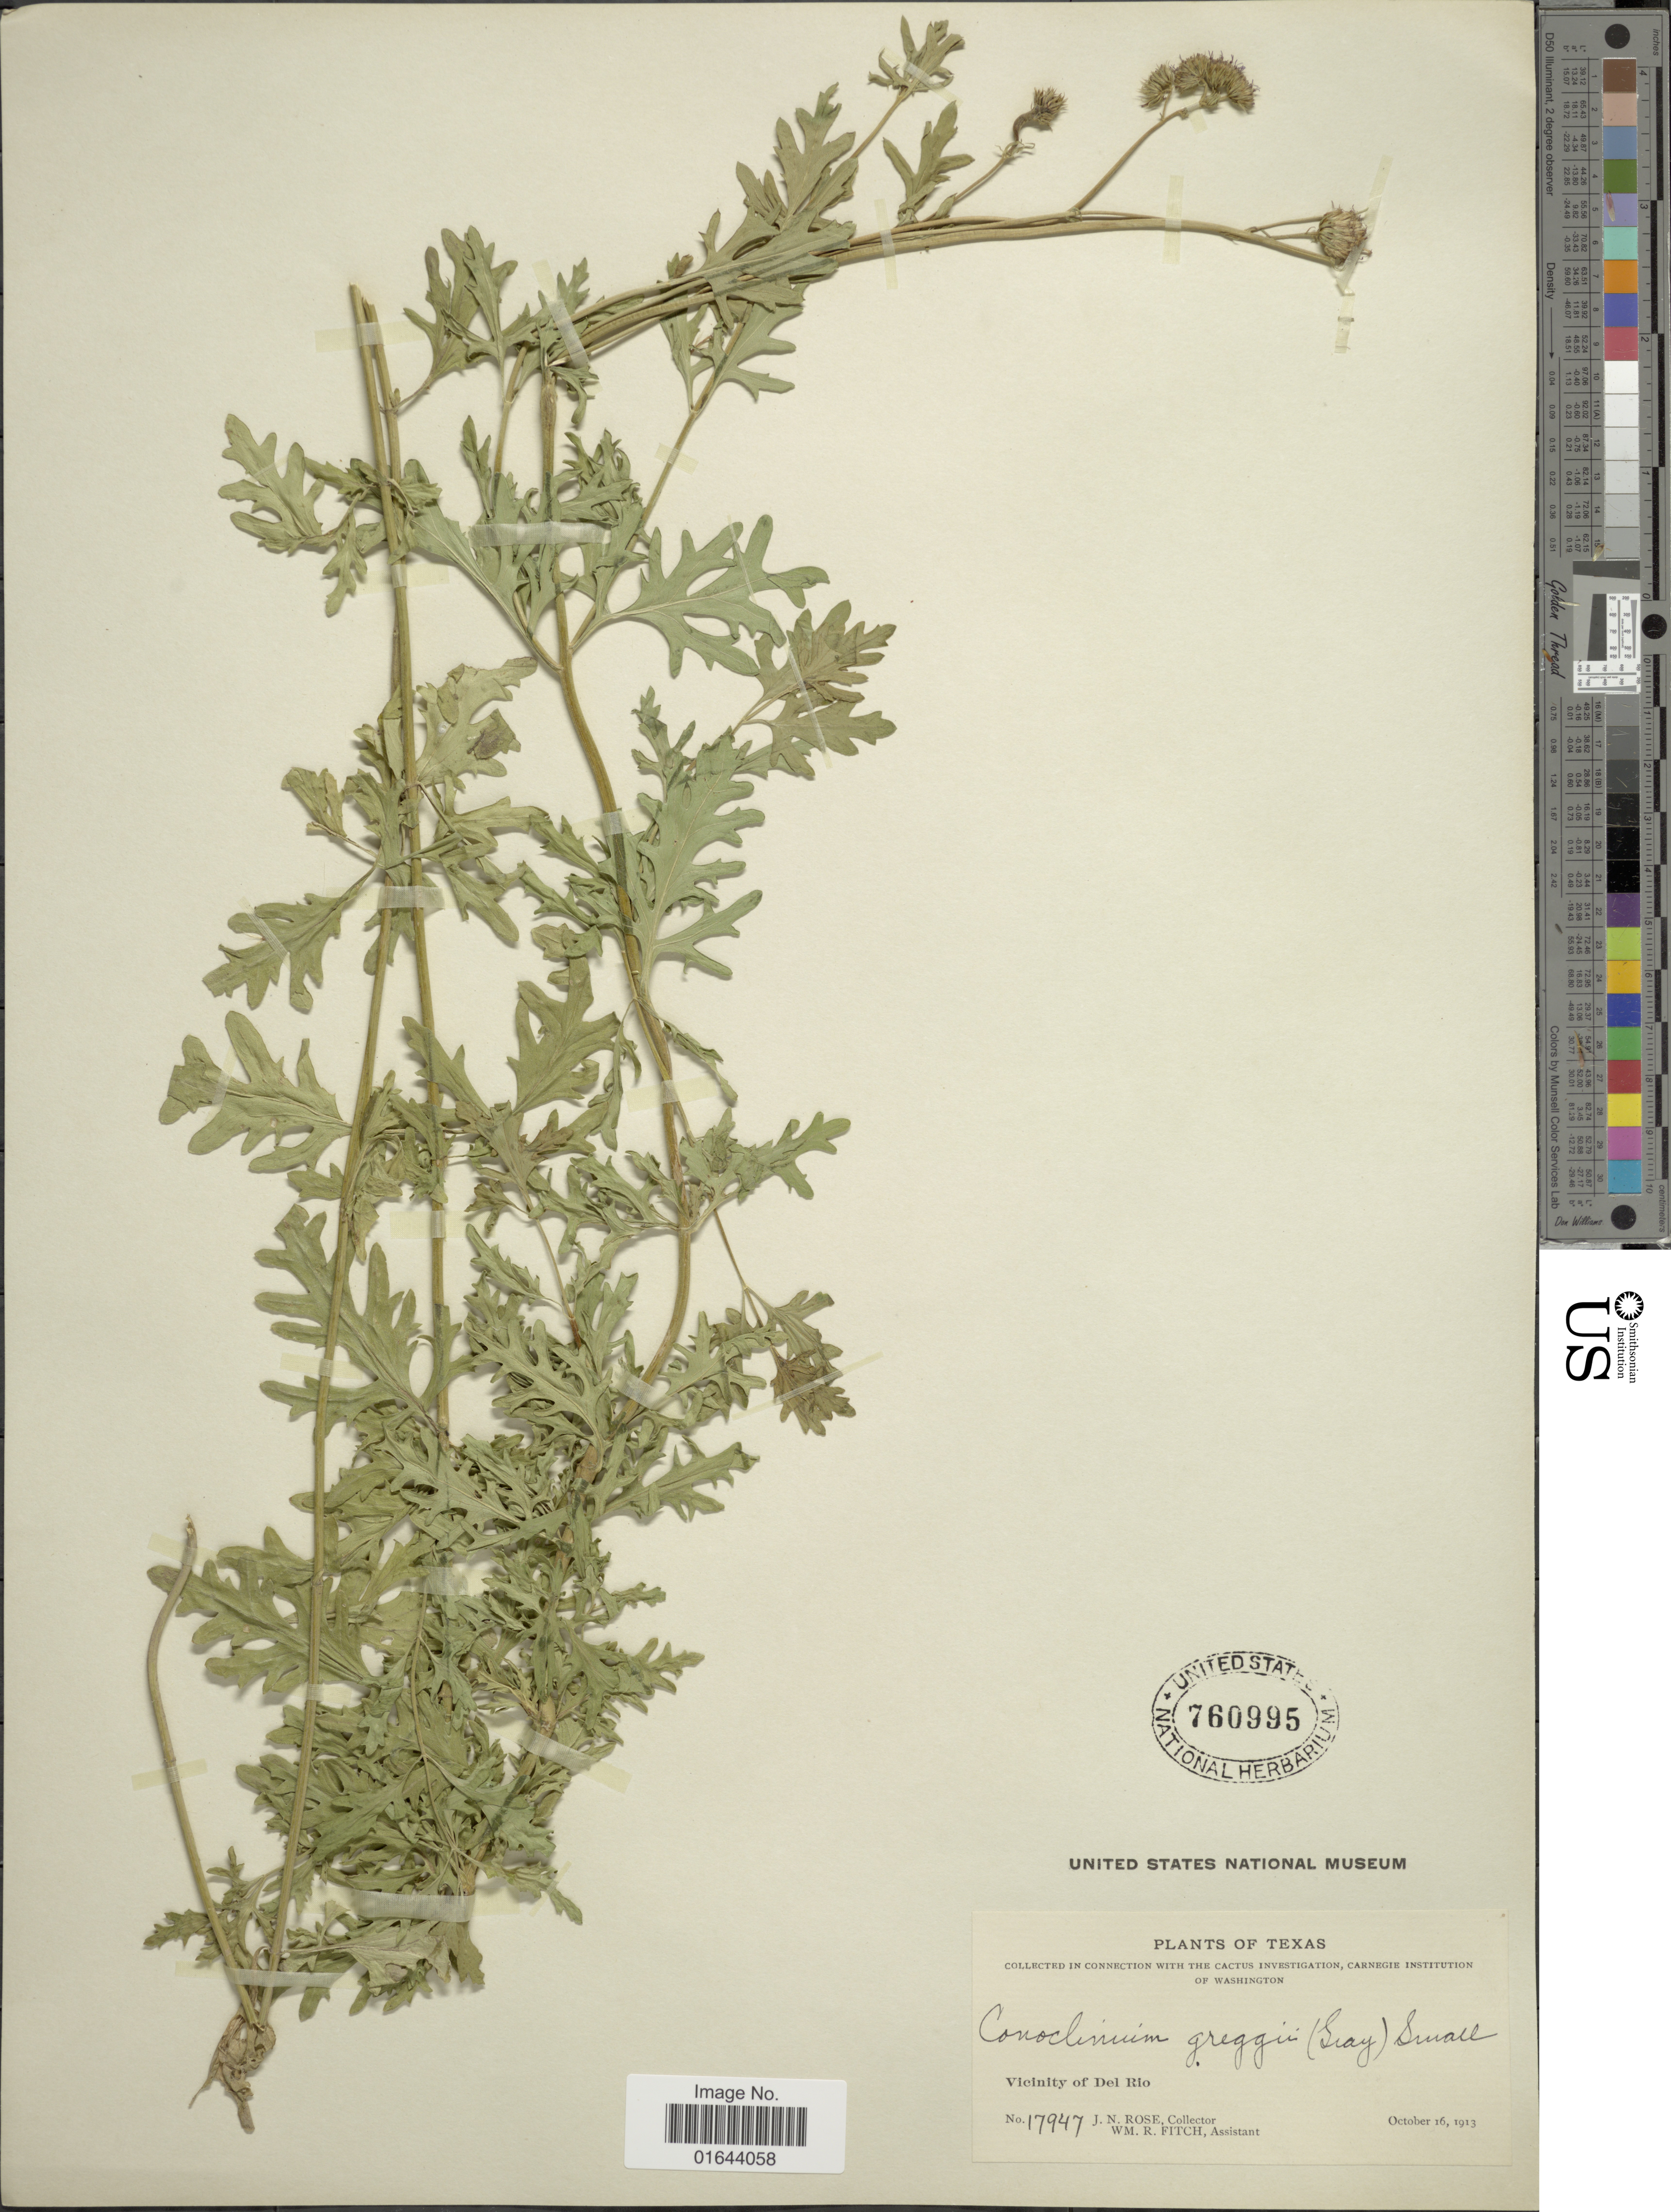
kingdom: Plantae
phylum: Tracheophyta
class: Magnoliopsida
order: Asterales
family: Asteraceae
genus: Conoclinium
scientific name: Conoclinium greggii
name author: (A. Gray) Small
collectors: J. N. Rose & W. R. Fitch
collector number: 17947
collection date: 1913-10-16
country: United States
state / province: Texas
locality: Vicinity of Del Rio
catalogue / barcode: US 760995